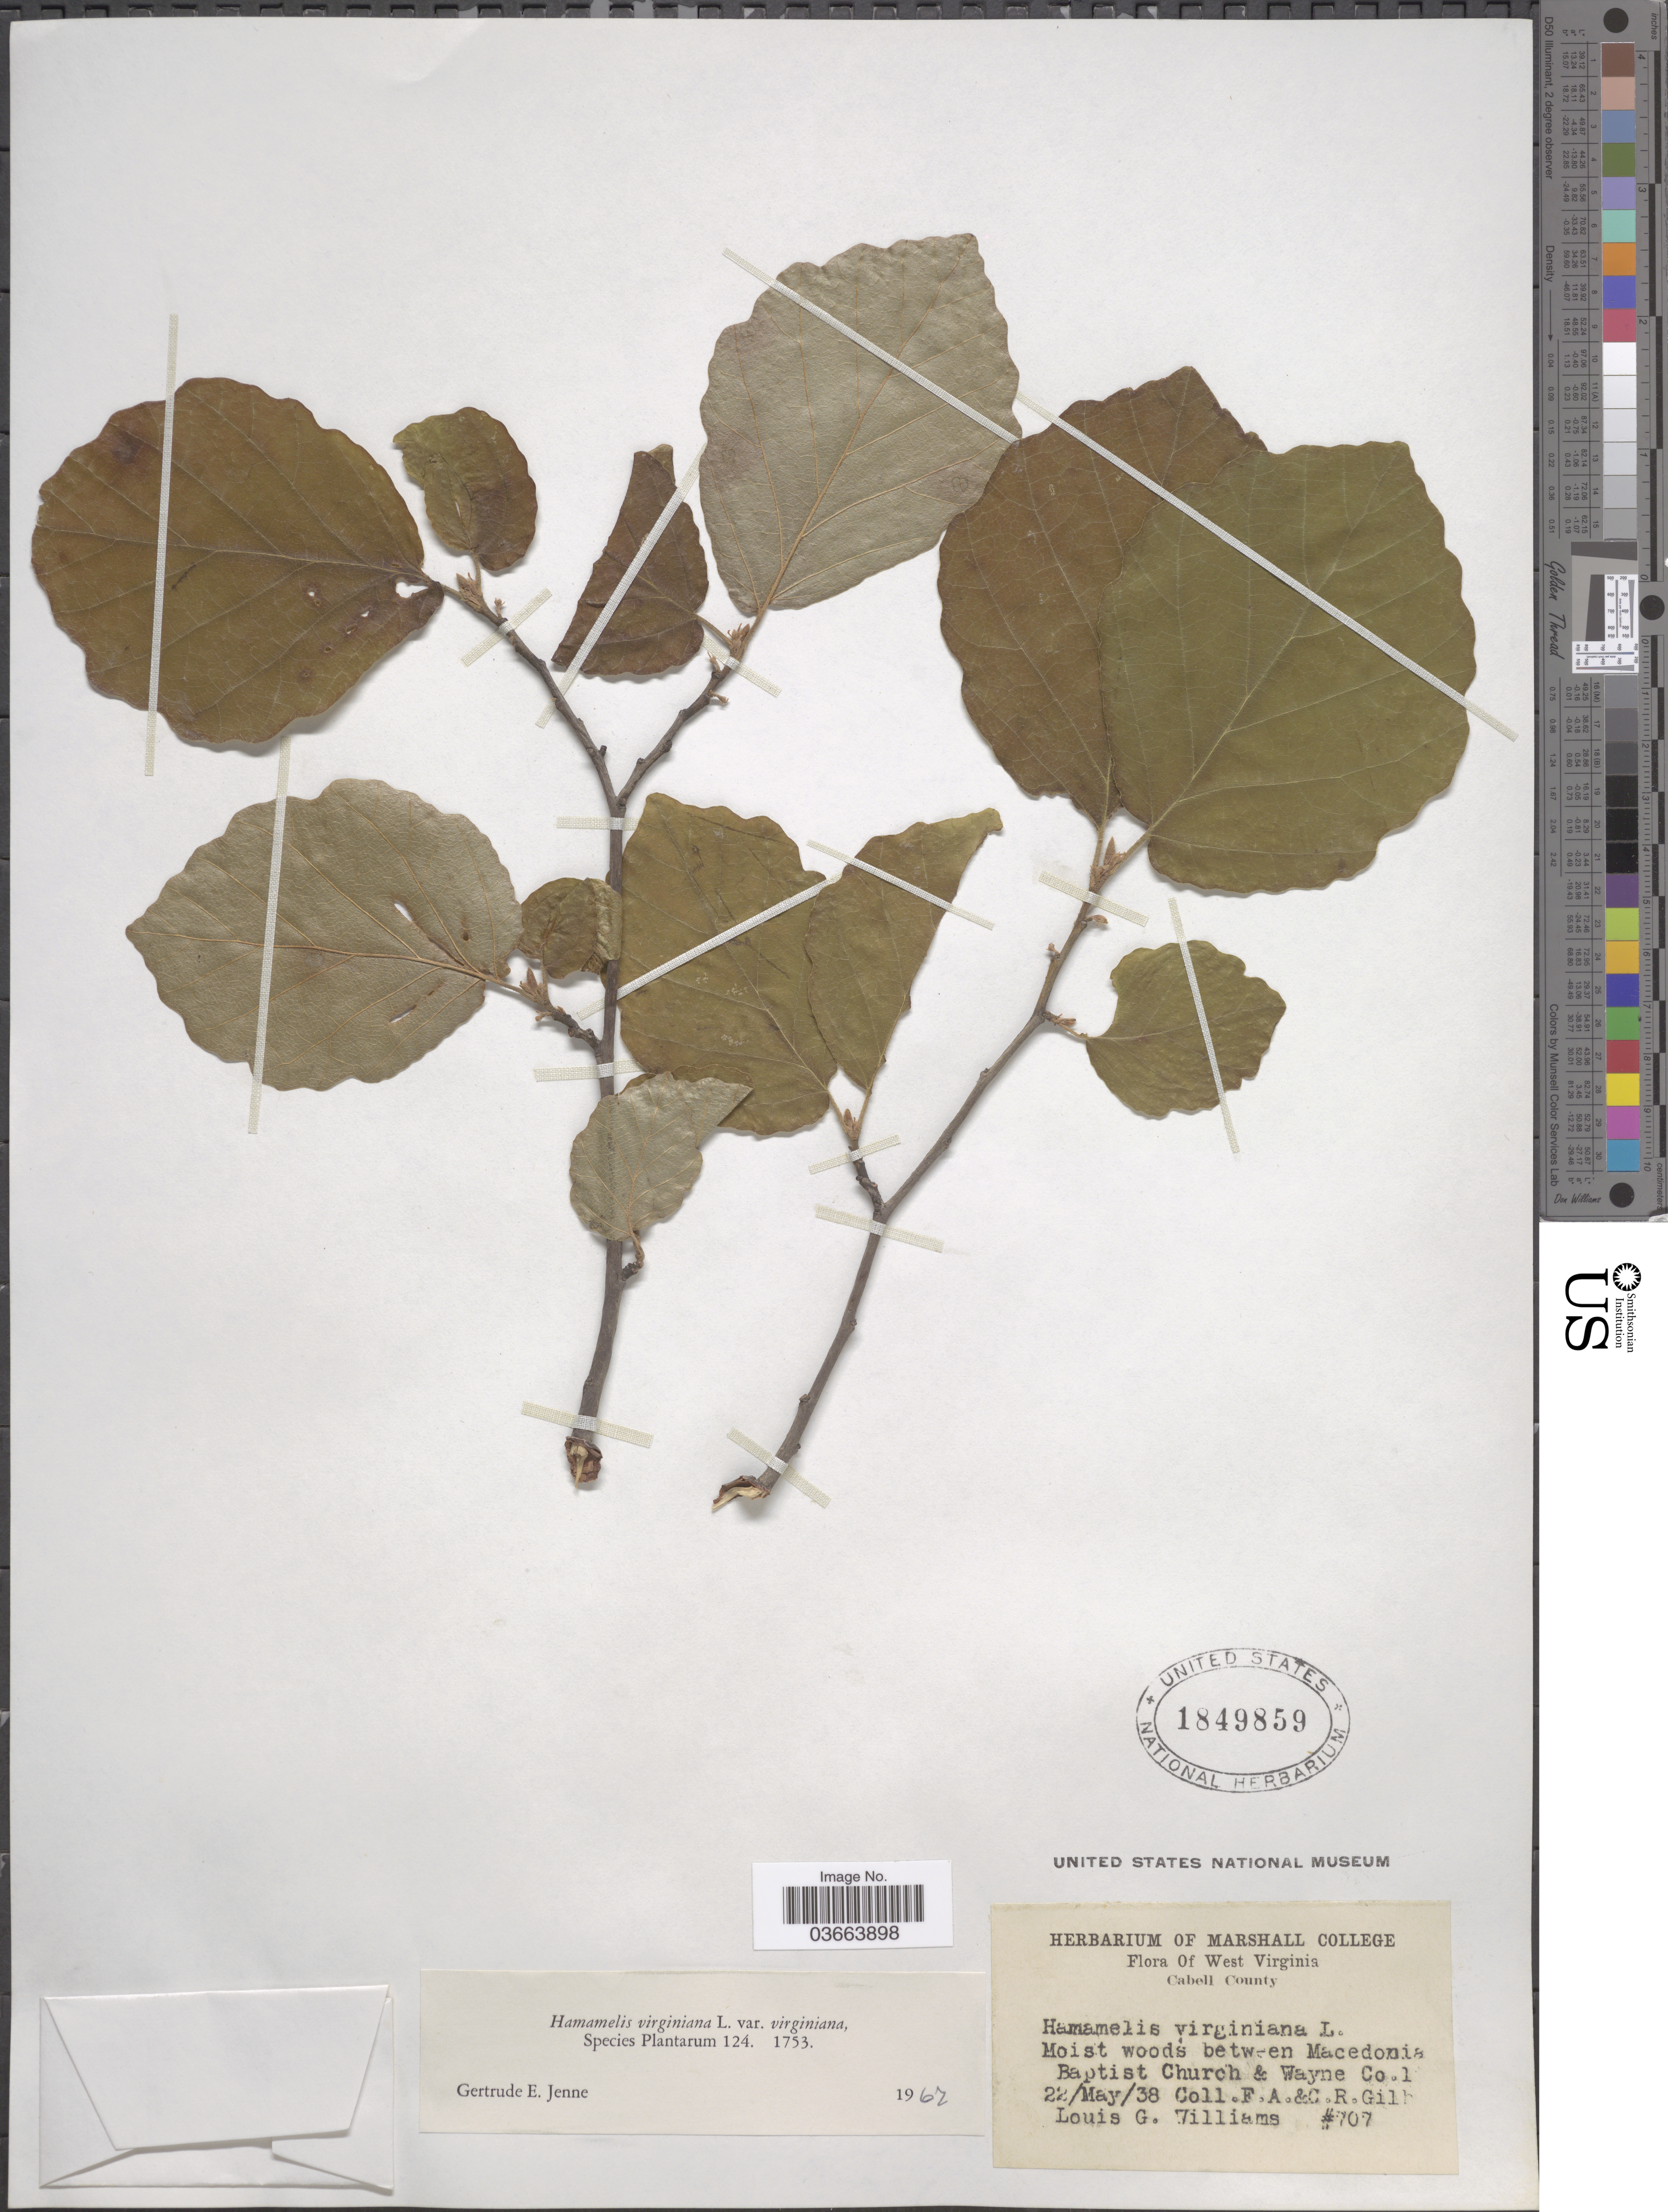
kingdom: Plantae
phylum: Tracheophyta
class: Magnoliopsida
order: Saxifragales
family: Hamamelidaceae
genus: Hamamelis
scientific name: Hamamelis virginiana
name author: L.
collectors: F. A. Gilbert, C. Gilb & L. G. Williams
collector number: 707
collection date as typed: Transcribed d/m/y: 22/5/38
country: United States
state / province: West Virginia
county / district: Cabell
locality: Cabell County. Moist woods between Macedonia Baptist Church & Wayne Co. l*.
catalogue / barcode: US 1849859